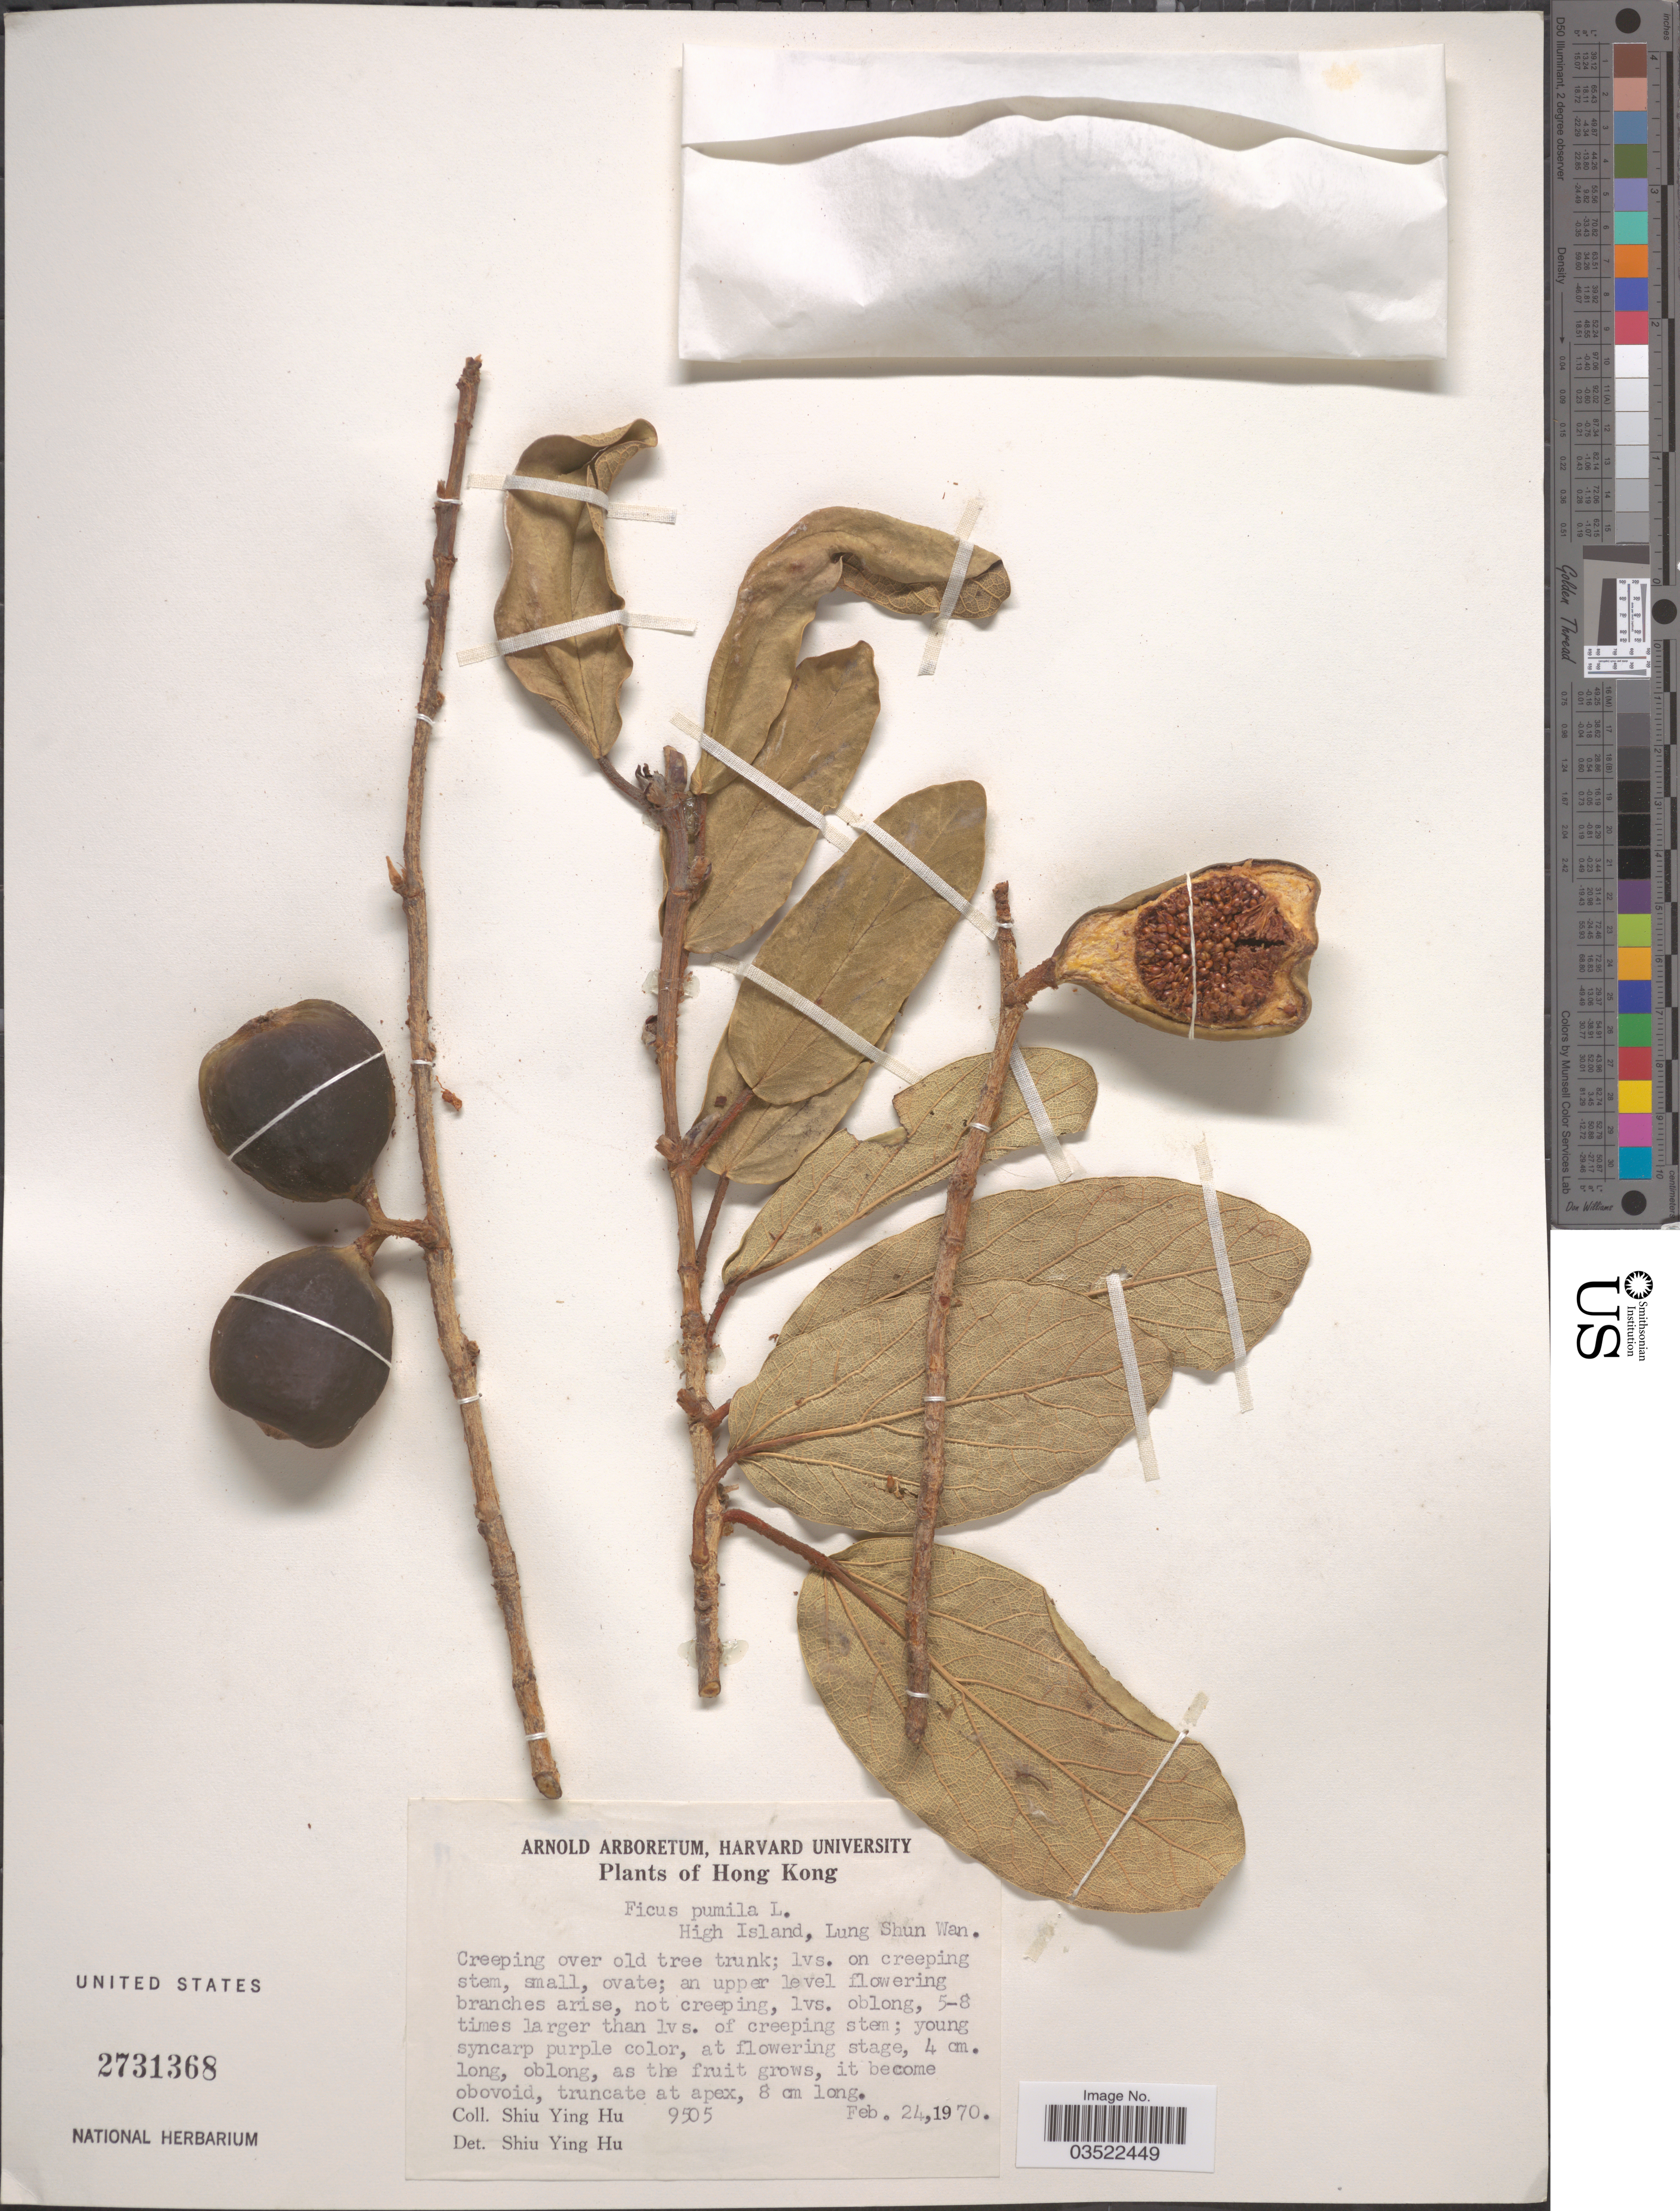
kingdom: Plantae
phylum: Tracheophyta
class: Magnoliopsida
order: Rosales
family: Moraceae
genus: Ficus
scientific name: Ficus pumila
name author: L.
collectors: S. Y. Hu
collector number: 9505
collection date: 1970-02-24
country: China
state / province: Hong Kong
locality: High Island, Lung Shun Wan.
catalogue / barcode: US 2731368